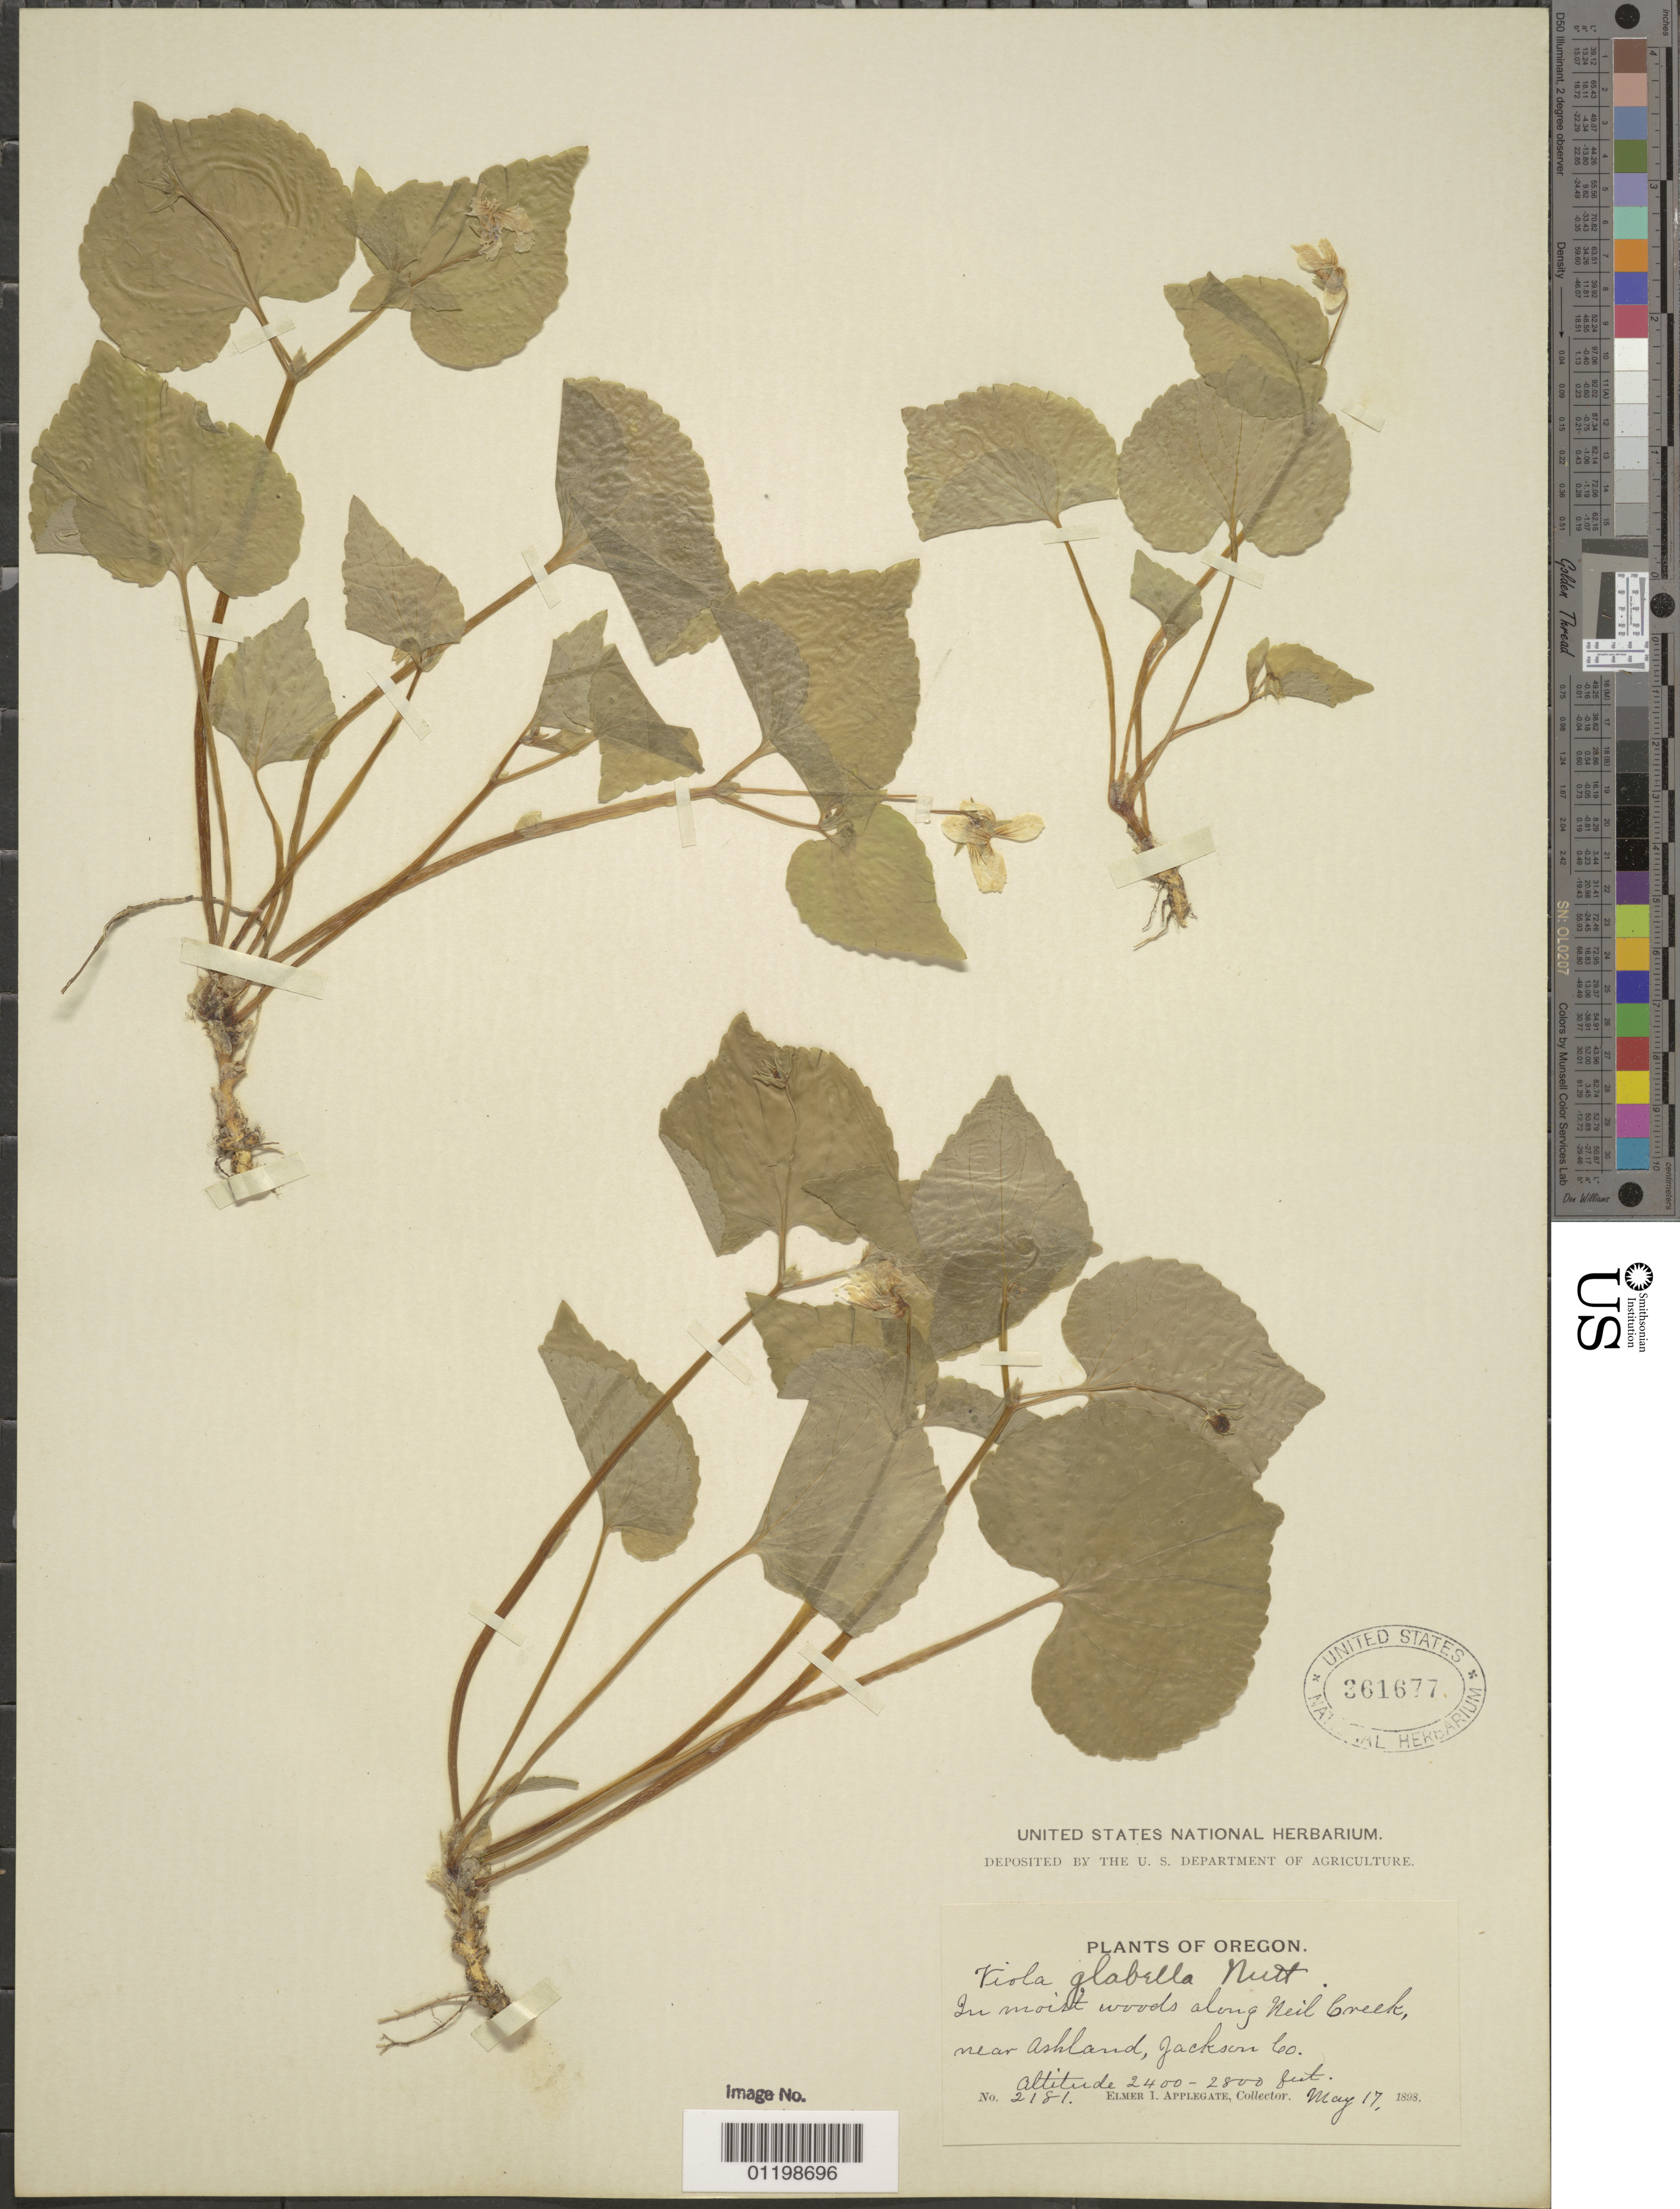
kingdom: Plantae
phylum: Tracheophyta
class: Magnoliopsida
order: Malpighiales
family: Violaceae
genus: Viola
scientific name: Viola glabella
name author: Nutt.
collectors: E. I. Applegate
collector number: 2181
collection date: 1898-05-17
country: United States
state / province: Oregon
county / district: Jackson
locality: along Neil Creek, near Ashland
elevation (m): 732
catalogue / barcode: US 361677